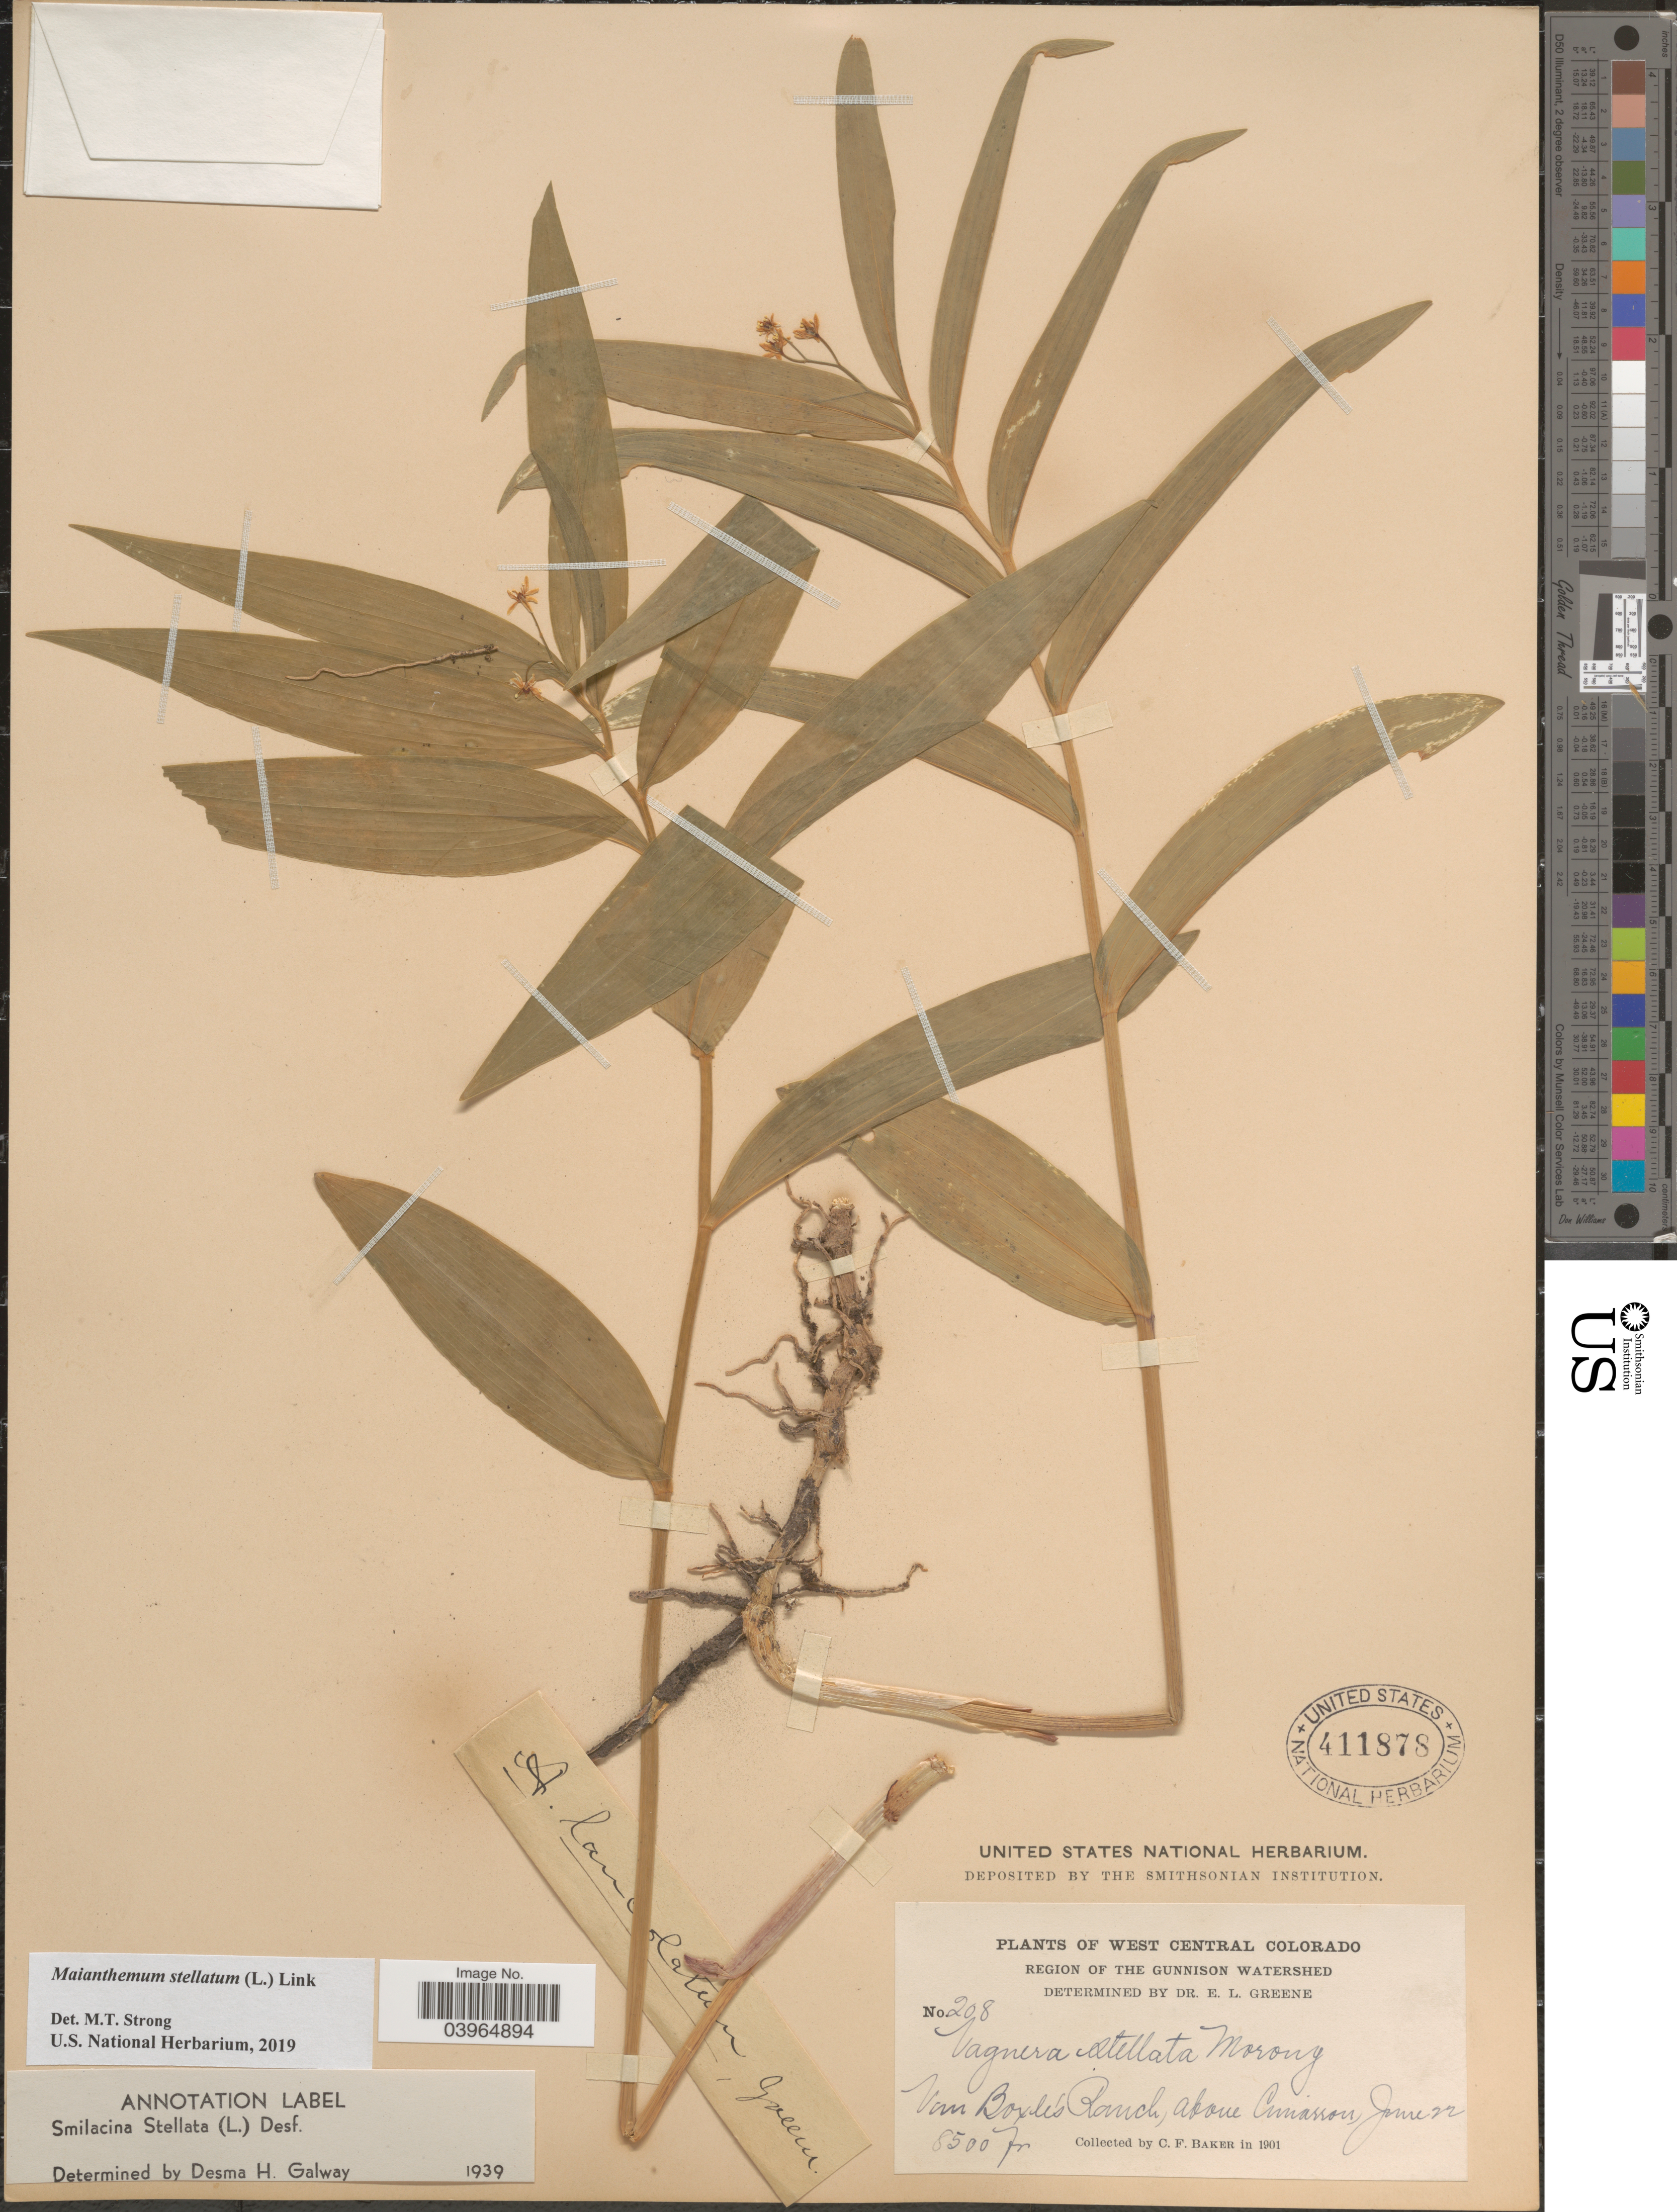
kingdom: Plantae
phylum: Tracheophyta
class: Liliopsida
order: Asparagales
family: Asparagaceae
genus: Maianthemum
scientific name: Maianthemum stellatum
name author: (L.) Link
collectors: C. F. Baker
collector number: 208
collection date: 1901-06-22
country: United States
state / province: Colorado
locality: West Central Colorado. Region of the Gunnison Watershed. Van Boyle's Ranch, above Cimarron.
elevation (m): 2591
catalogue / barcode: US 411878